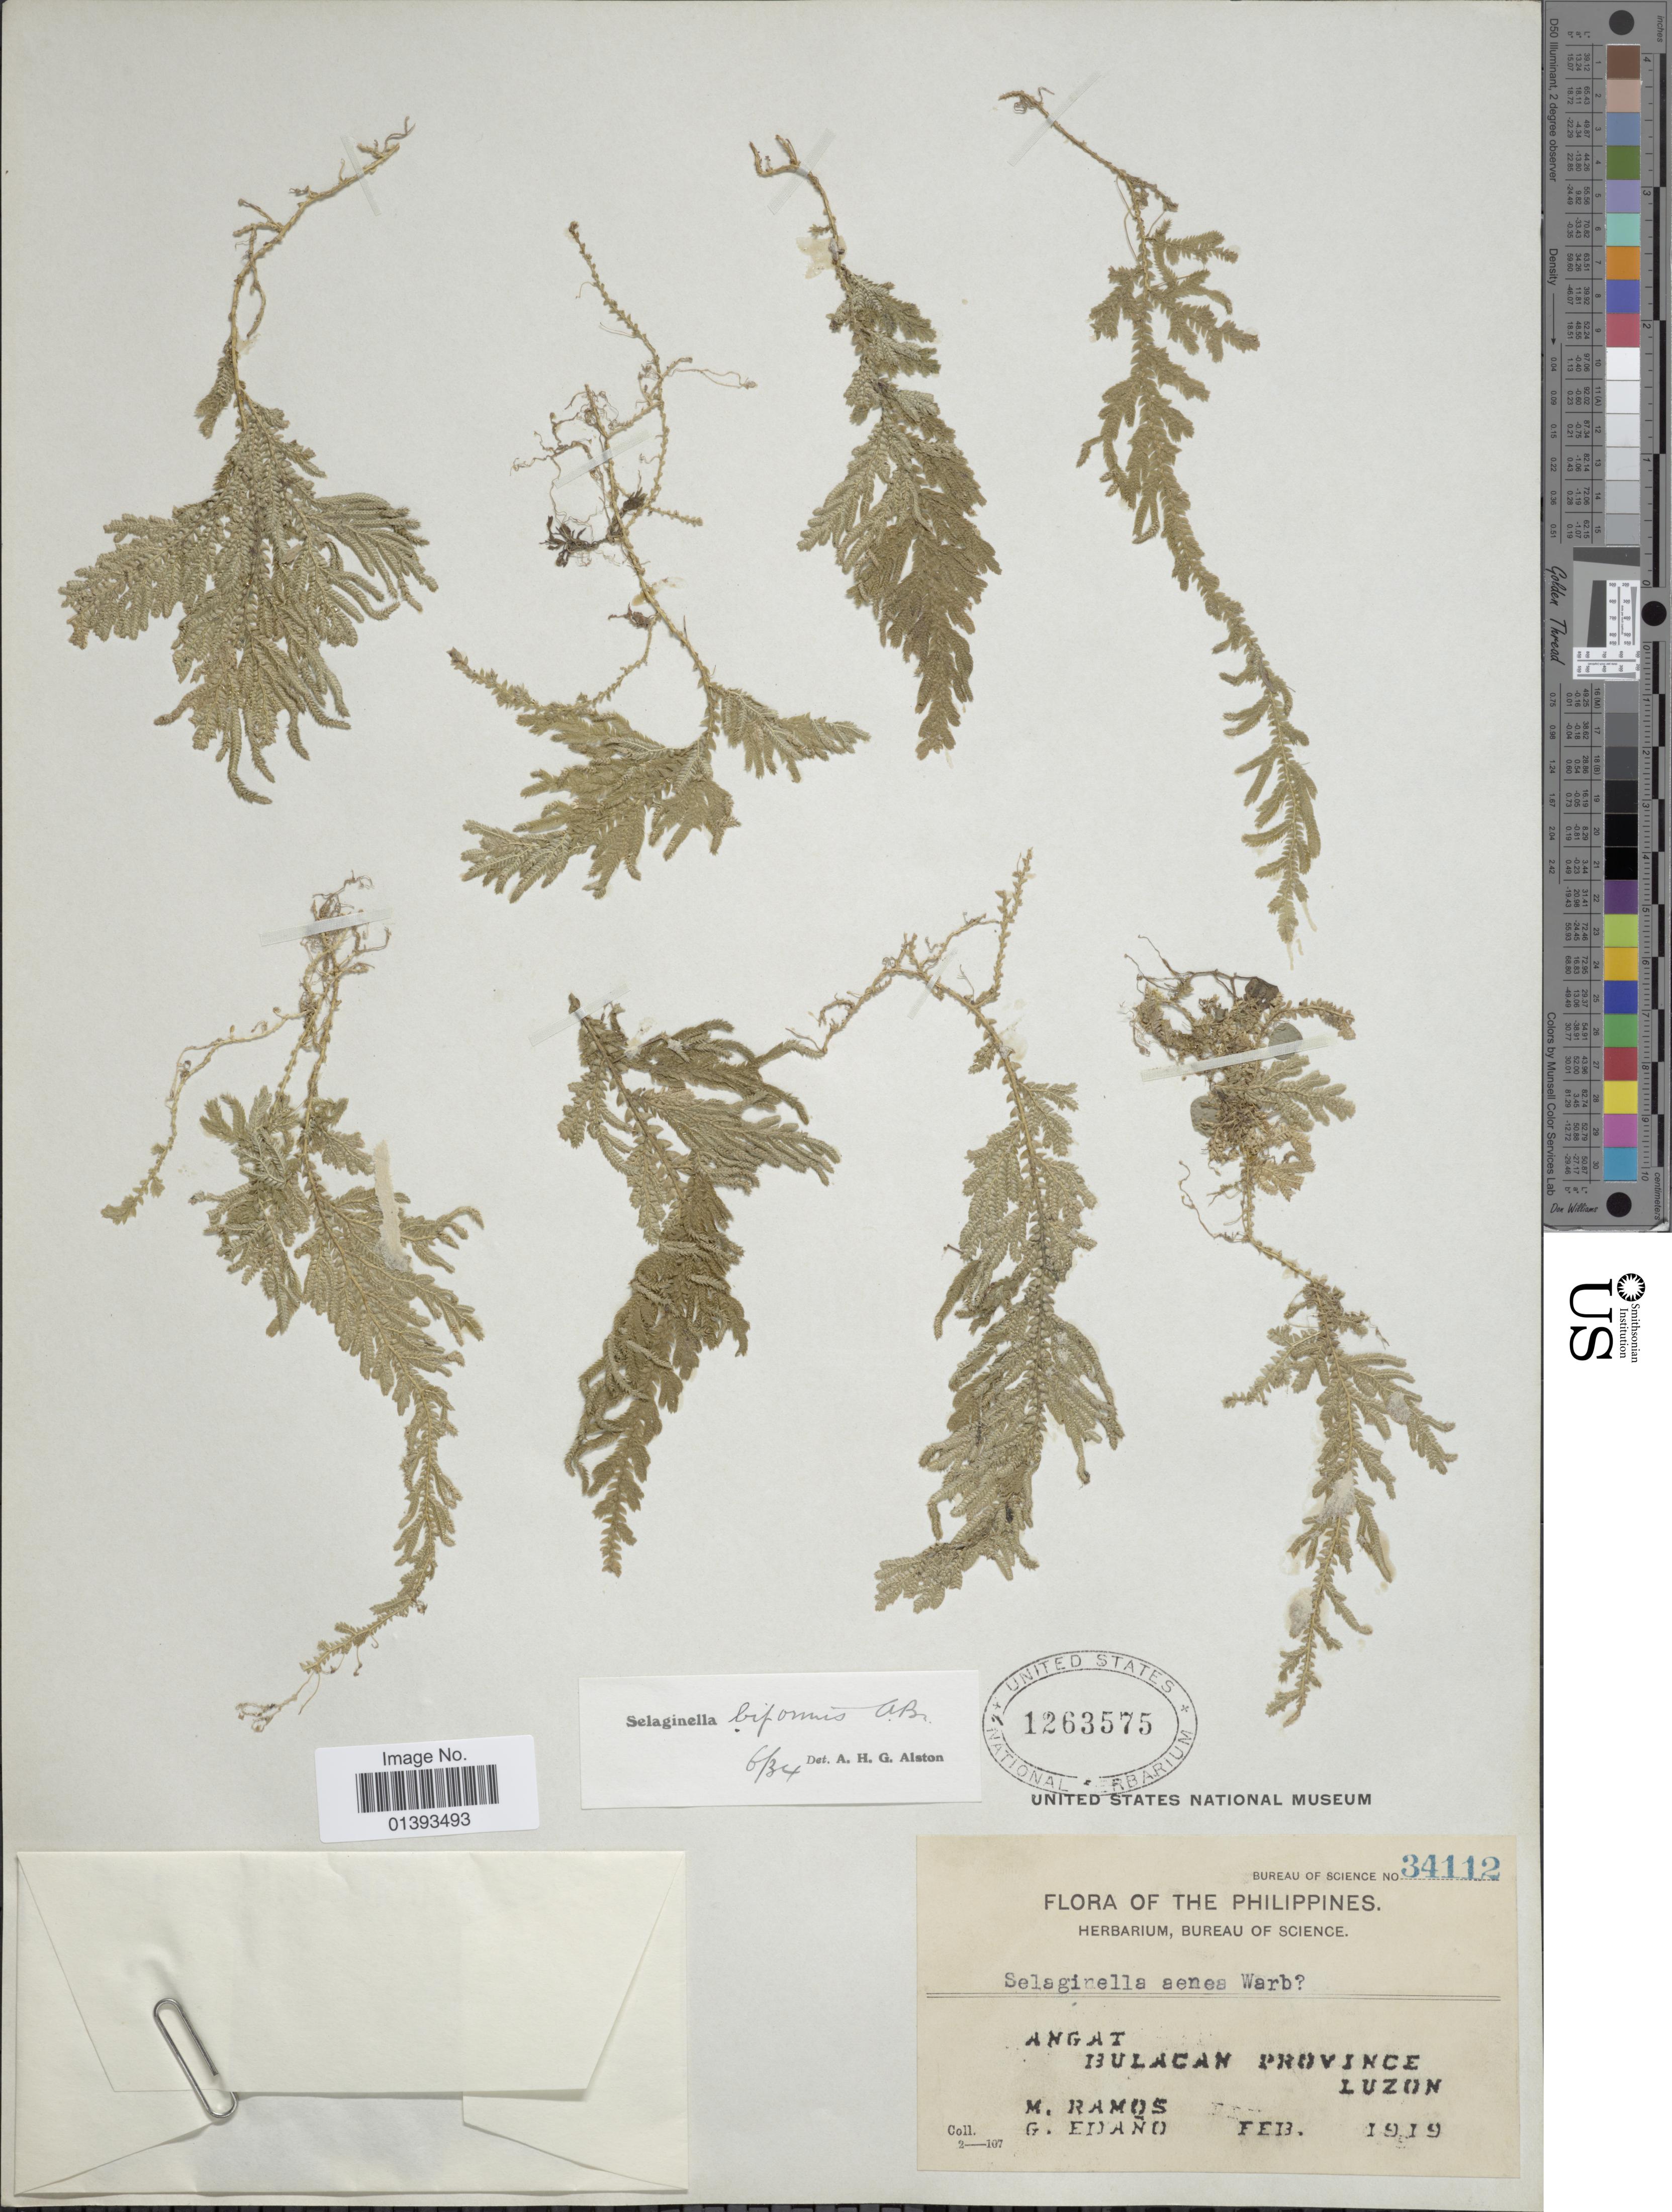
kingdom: Plantae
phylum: Tracheophyta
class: Lycopodiopsida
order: Selaginellales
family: Selaginellaceae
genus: Selaginella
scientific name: Selaginella biformis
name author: A. Braun ex Kuhn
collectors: M. Ramos & G. E. Edaño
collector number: Bureau of Science 34112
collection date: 1919-02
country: Philippines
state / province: Central Luzon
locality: Angat, Bulacan province Luzon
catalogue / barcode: US 1263575